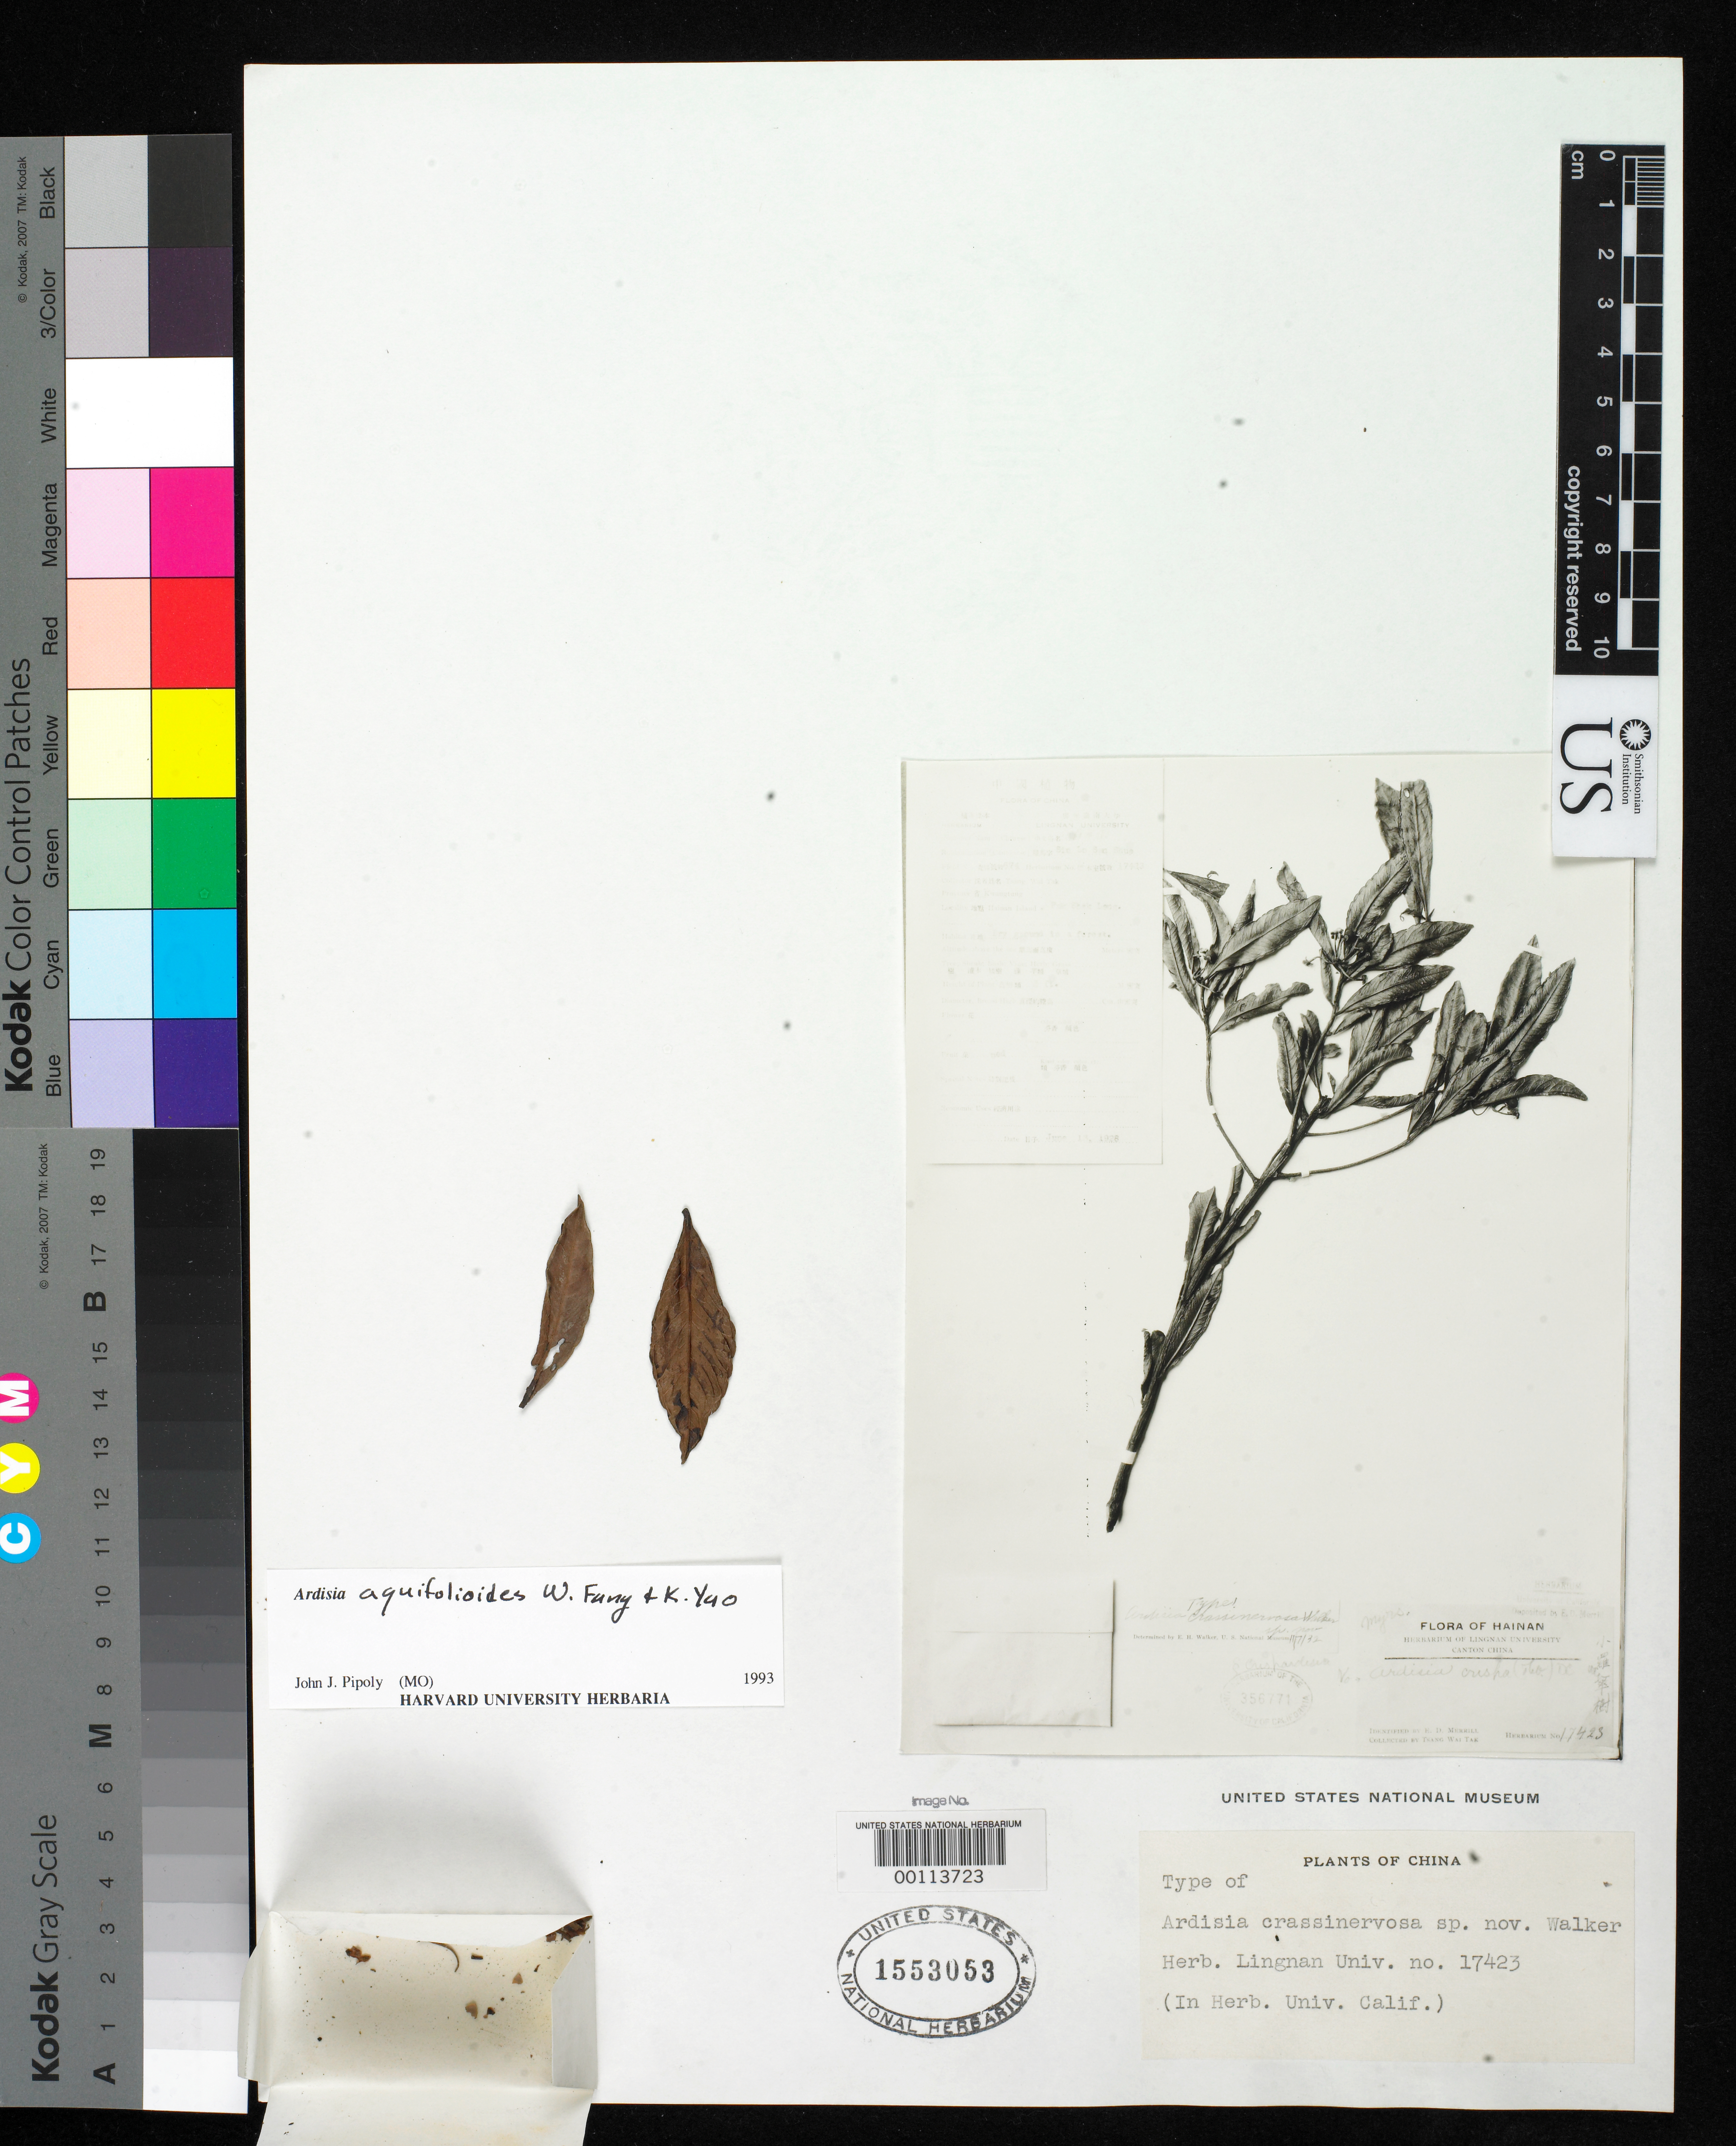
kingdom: Plantae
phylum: Tracheophyta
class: Magnoliopsida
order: Ericales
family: Primulaceae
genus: Ardisia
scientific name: Ardisia crassinervosa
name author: E. Walker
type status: Type Fragment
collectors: W. T. Tsang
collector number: C.C.C. 17423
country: China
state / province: Hainan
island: Hainan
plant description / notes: Sheet mounted with photograph and fragmentary material of type specimen (holotype) ex herb. Univ. Calif.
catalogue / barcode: US 1553053